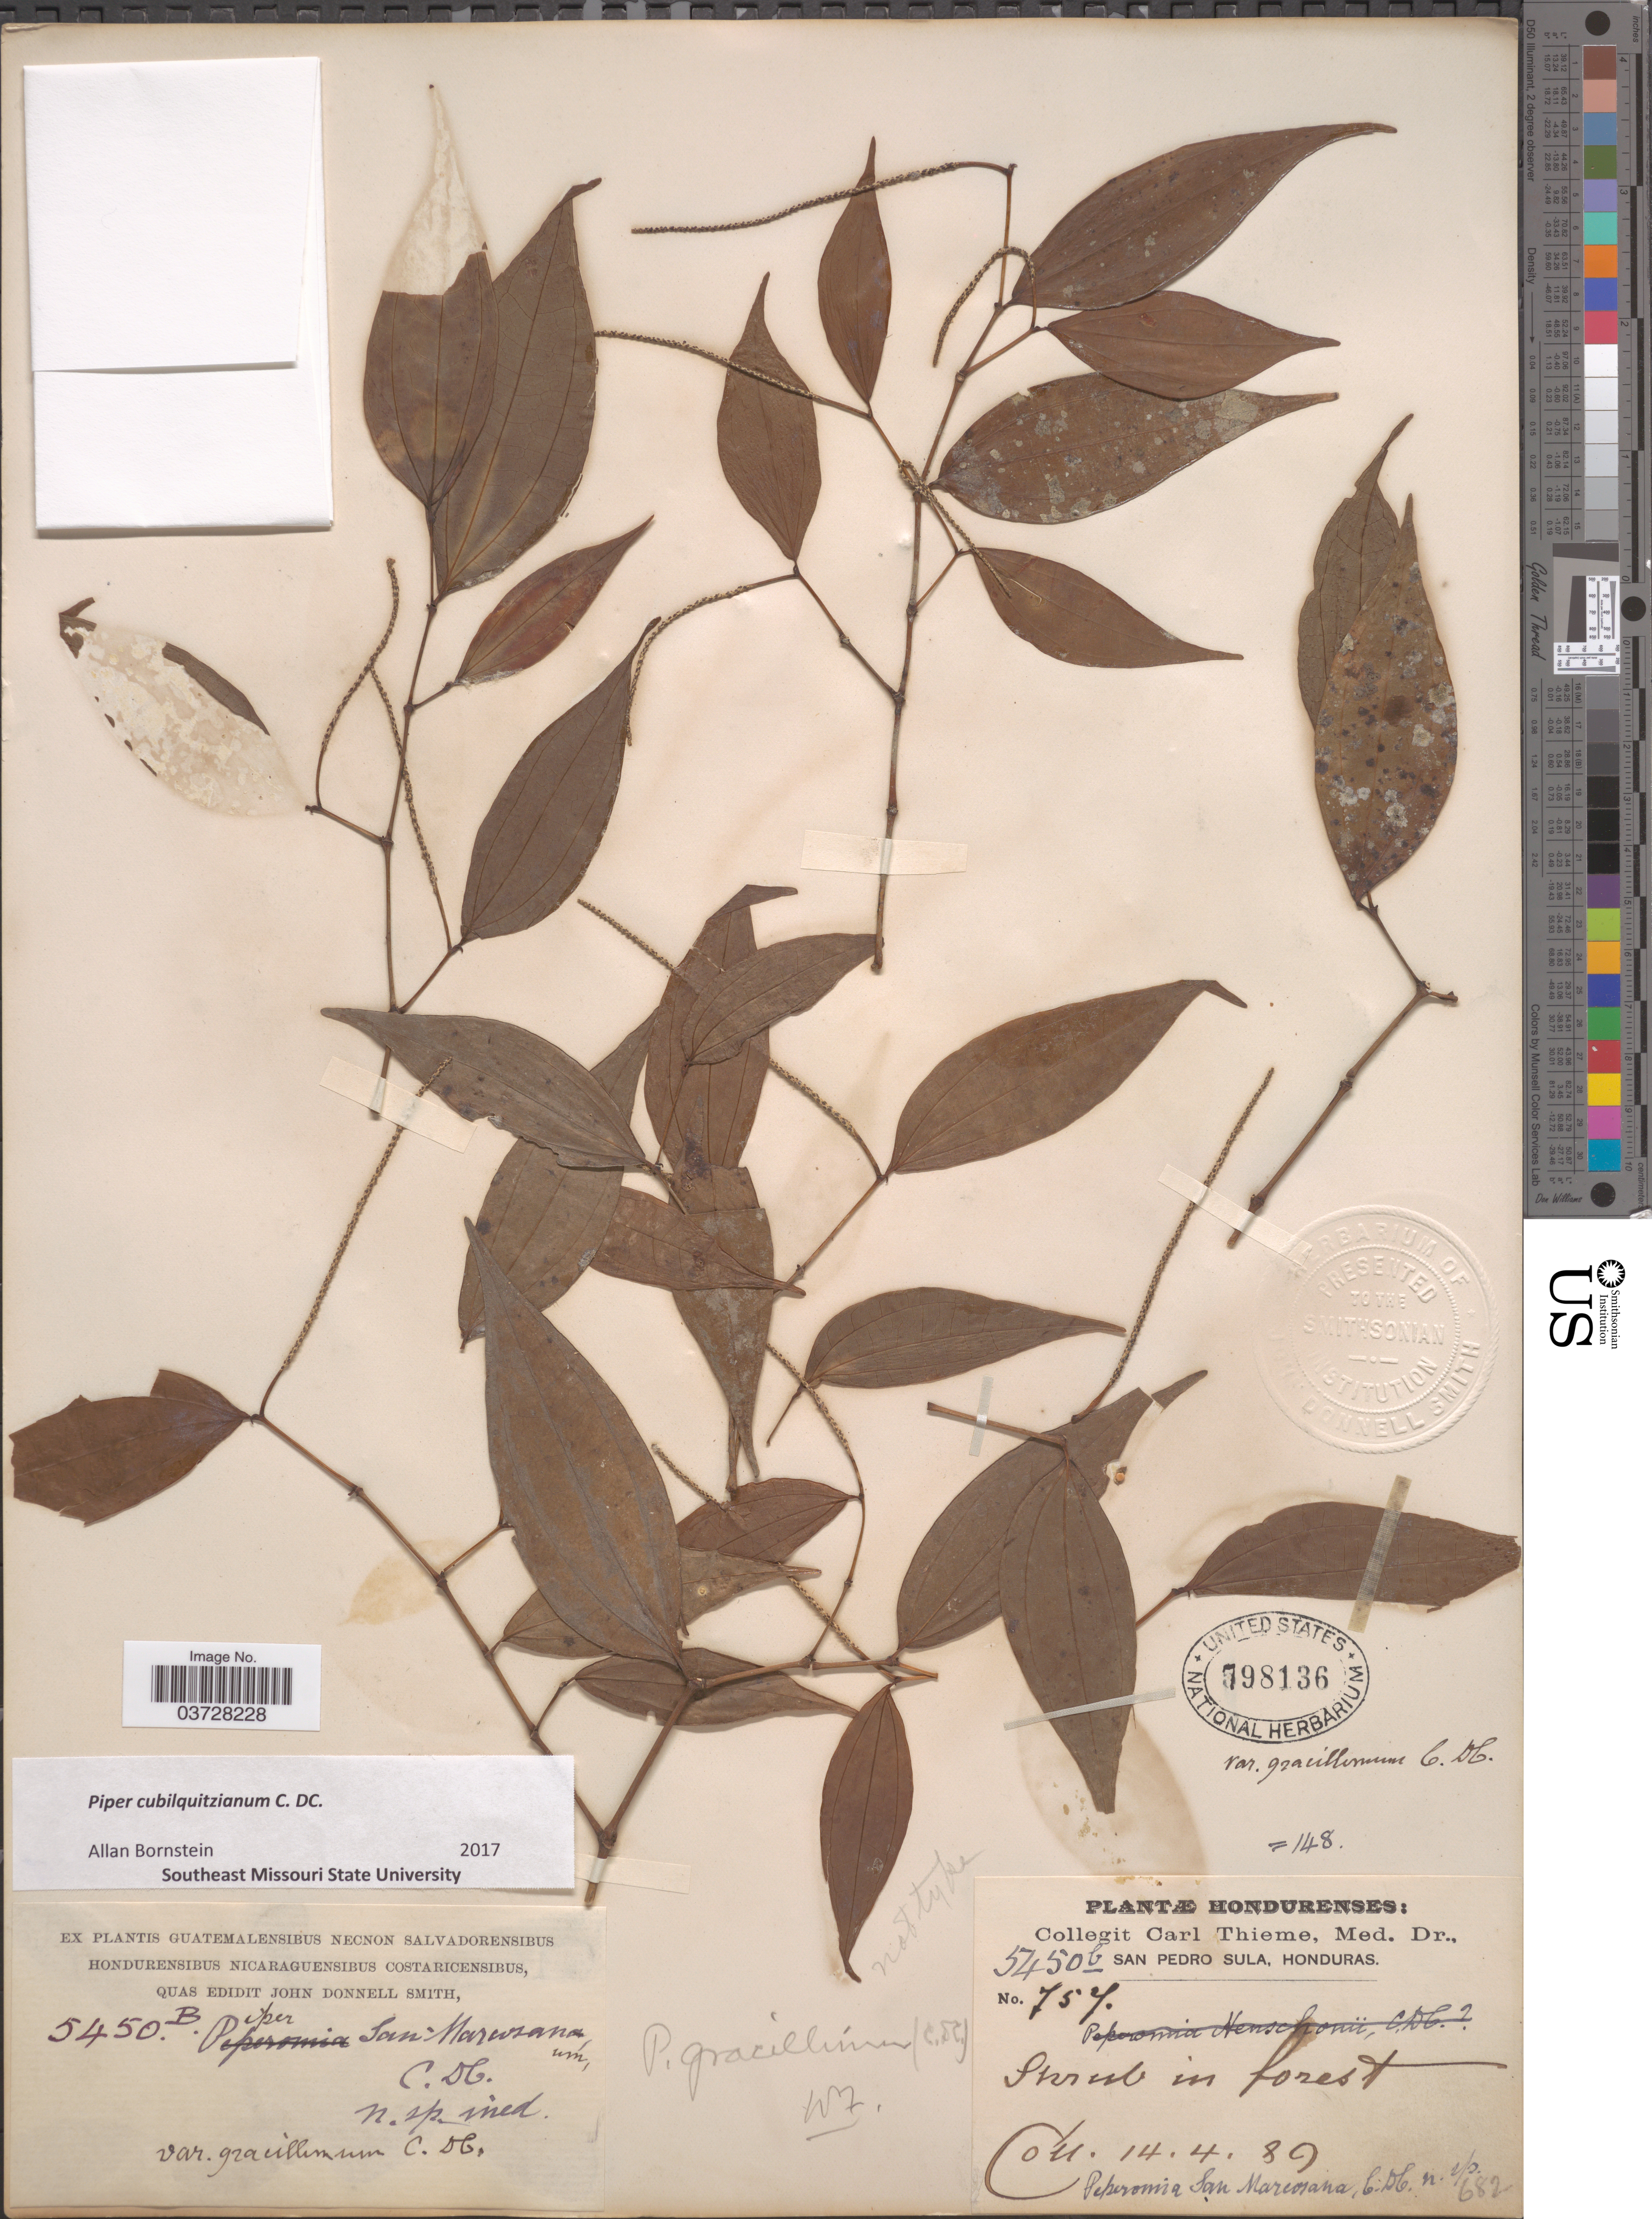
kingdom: Plantae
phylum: Tracheophyta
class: Magnoliopsida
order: Piperales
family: Piperaceae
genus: Piper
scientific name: Piper cubilquitzianum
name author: C. DC.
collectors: C. Thieme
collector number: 5450b/757?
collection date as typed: Transcribed d/m/y: 14/4/89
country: Honduras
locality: San Pedro.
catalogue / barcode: US 798136